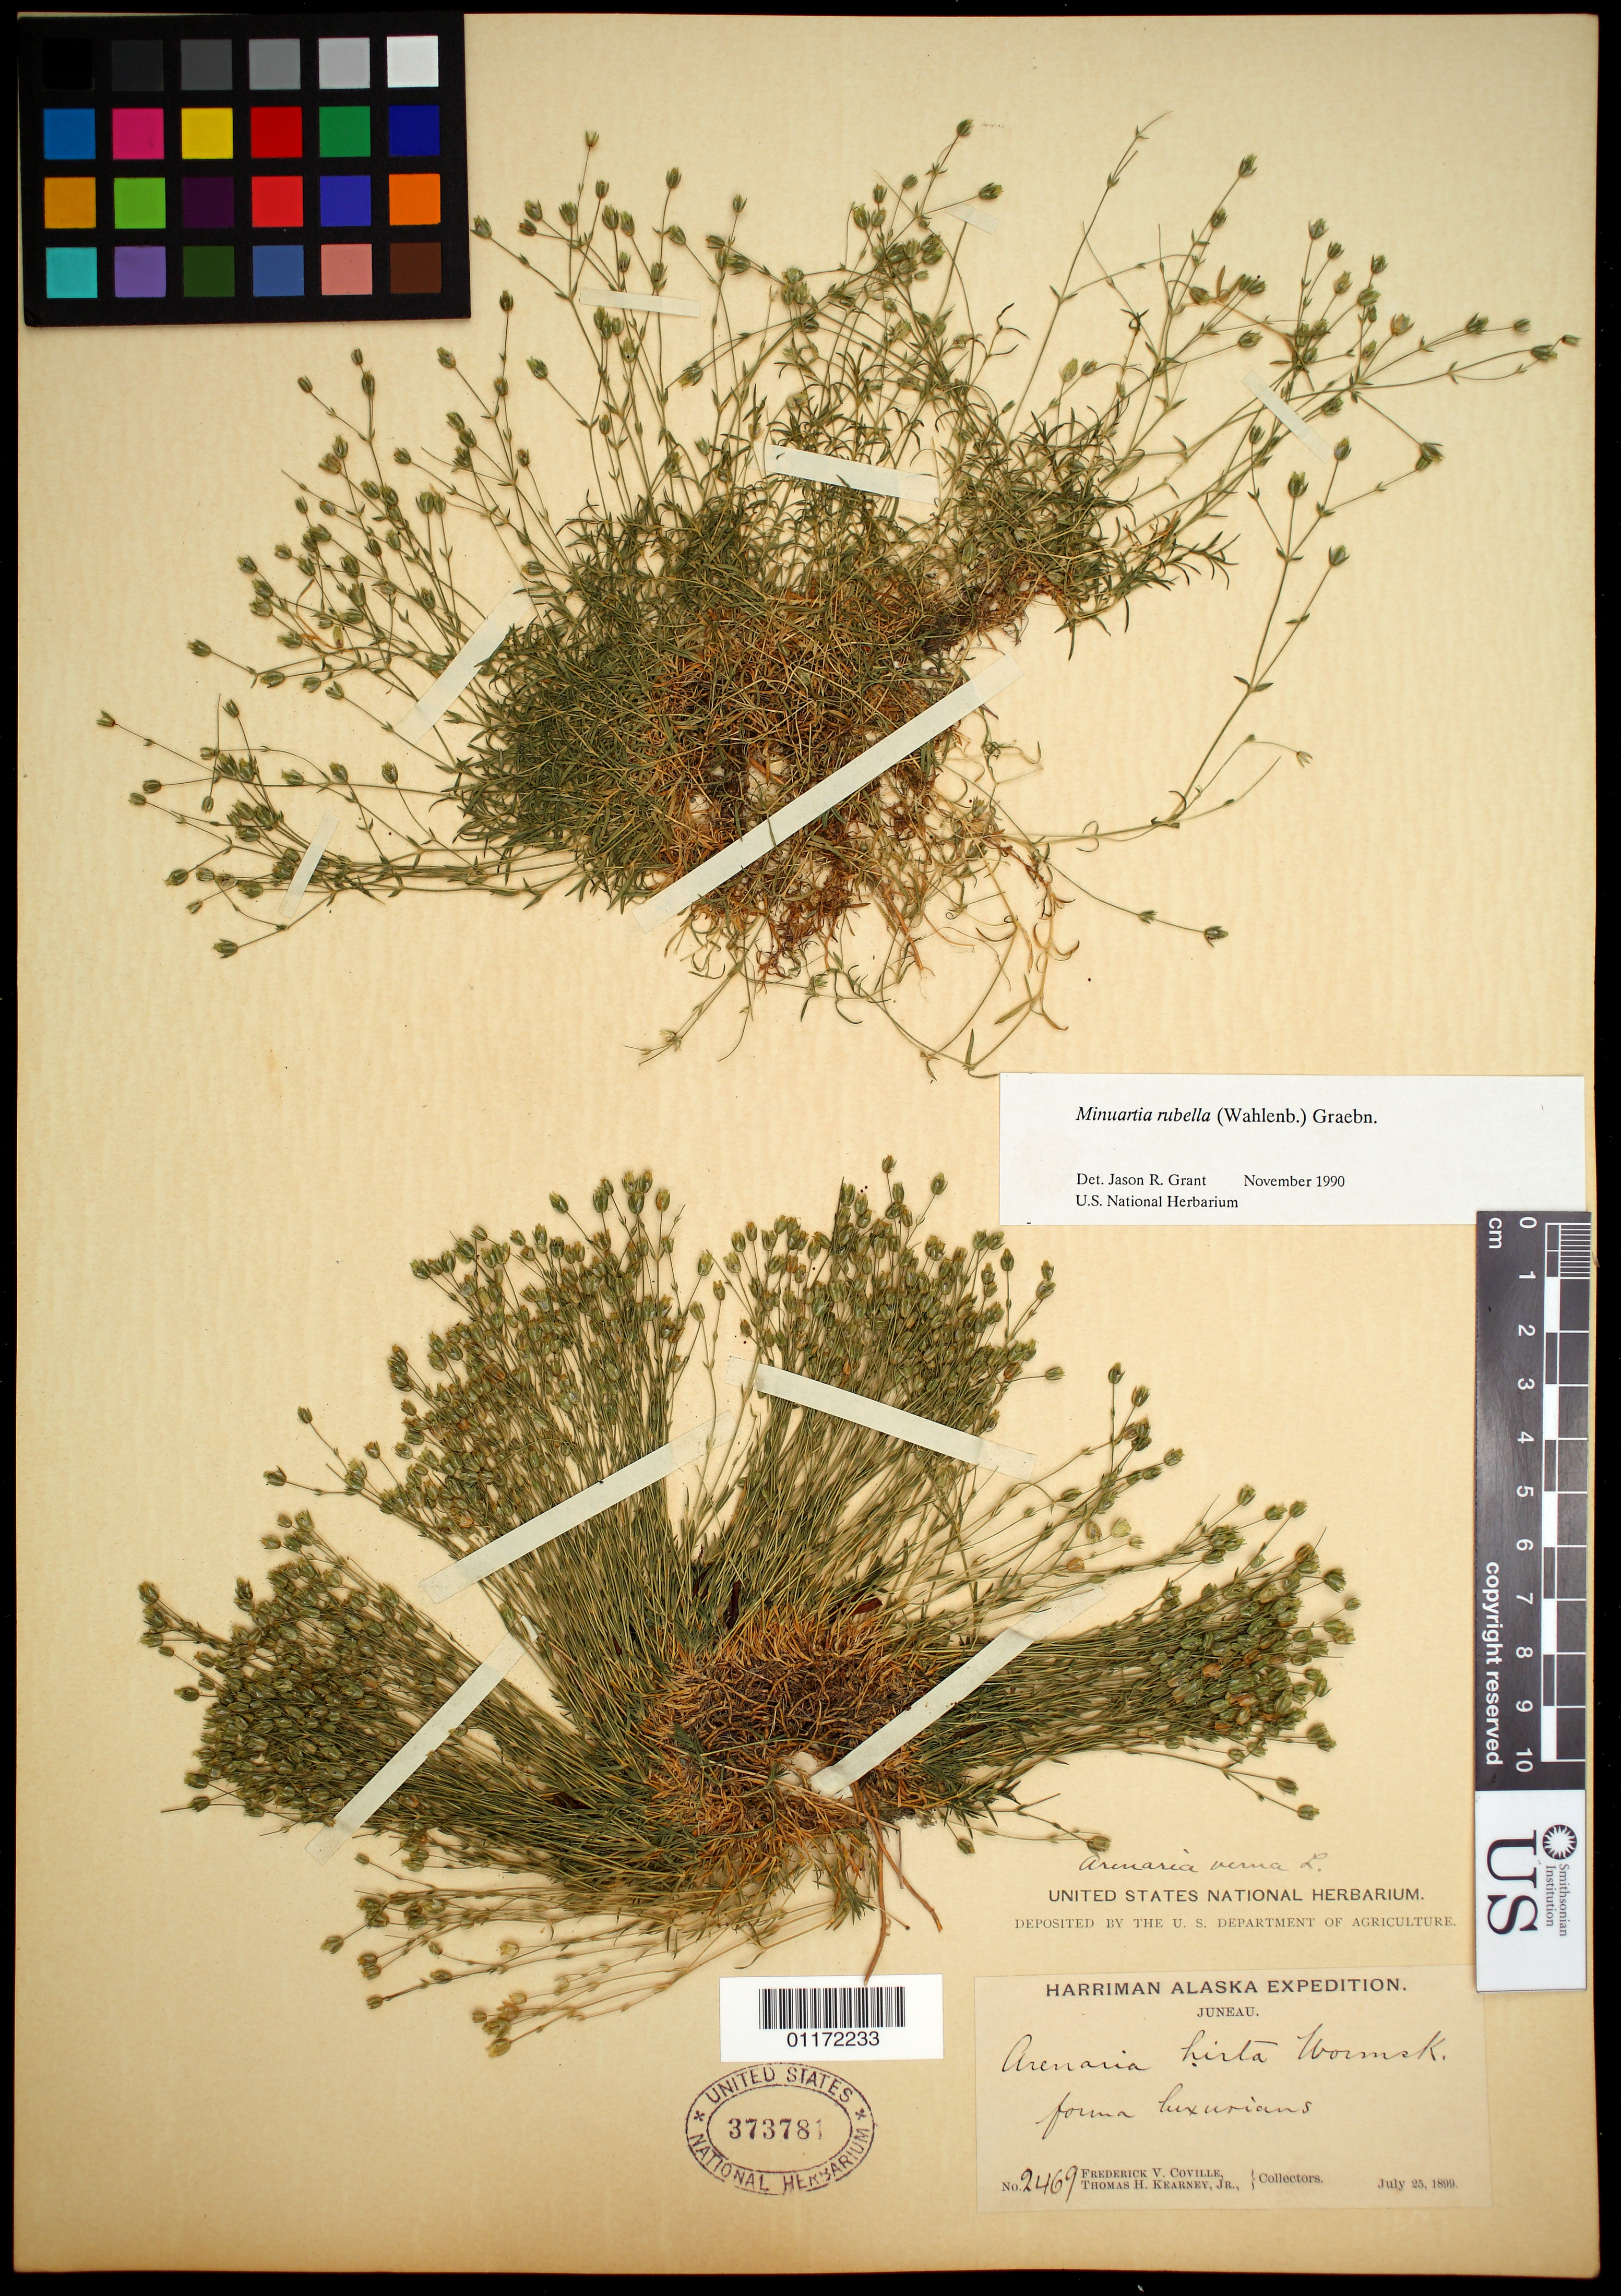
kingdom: Plantae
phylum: Tracheophyta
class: Magnoliopsida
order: Caryophyllales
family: Caryophyllaceae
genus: Minuartia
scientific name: Minuartia rubella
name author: (Wahlenb.) Hiern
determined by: Grant, J. R., (SWITZERLAND)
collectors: F. V. Coville & T. H. Kearney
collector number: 2469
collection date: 1899-07-25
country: United States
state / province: Alaska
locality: Juneau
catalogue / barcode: US 373781